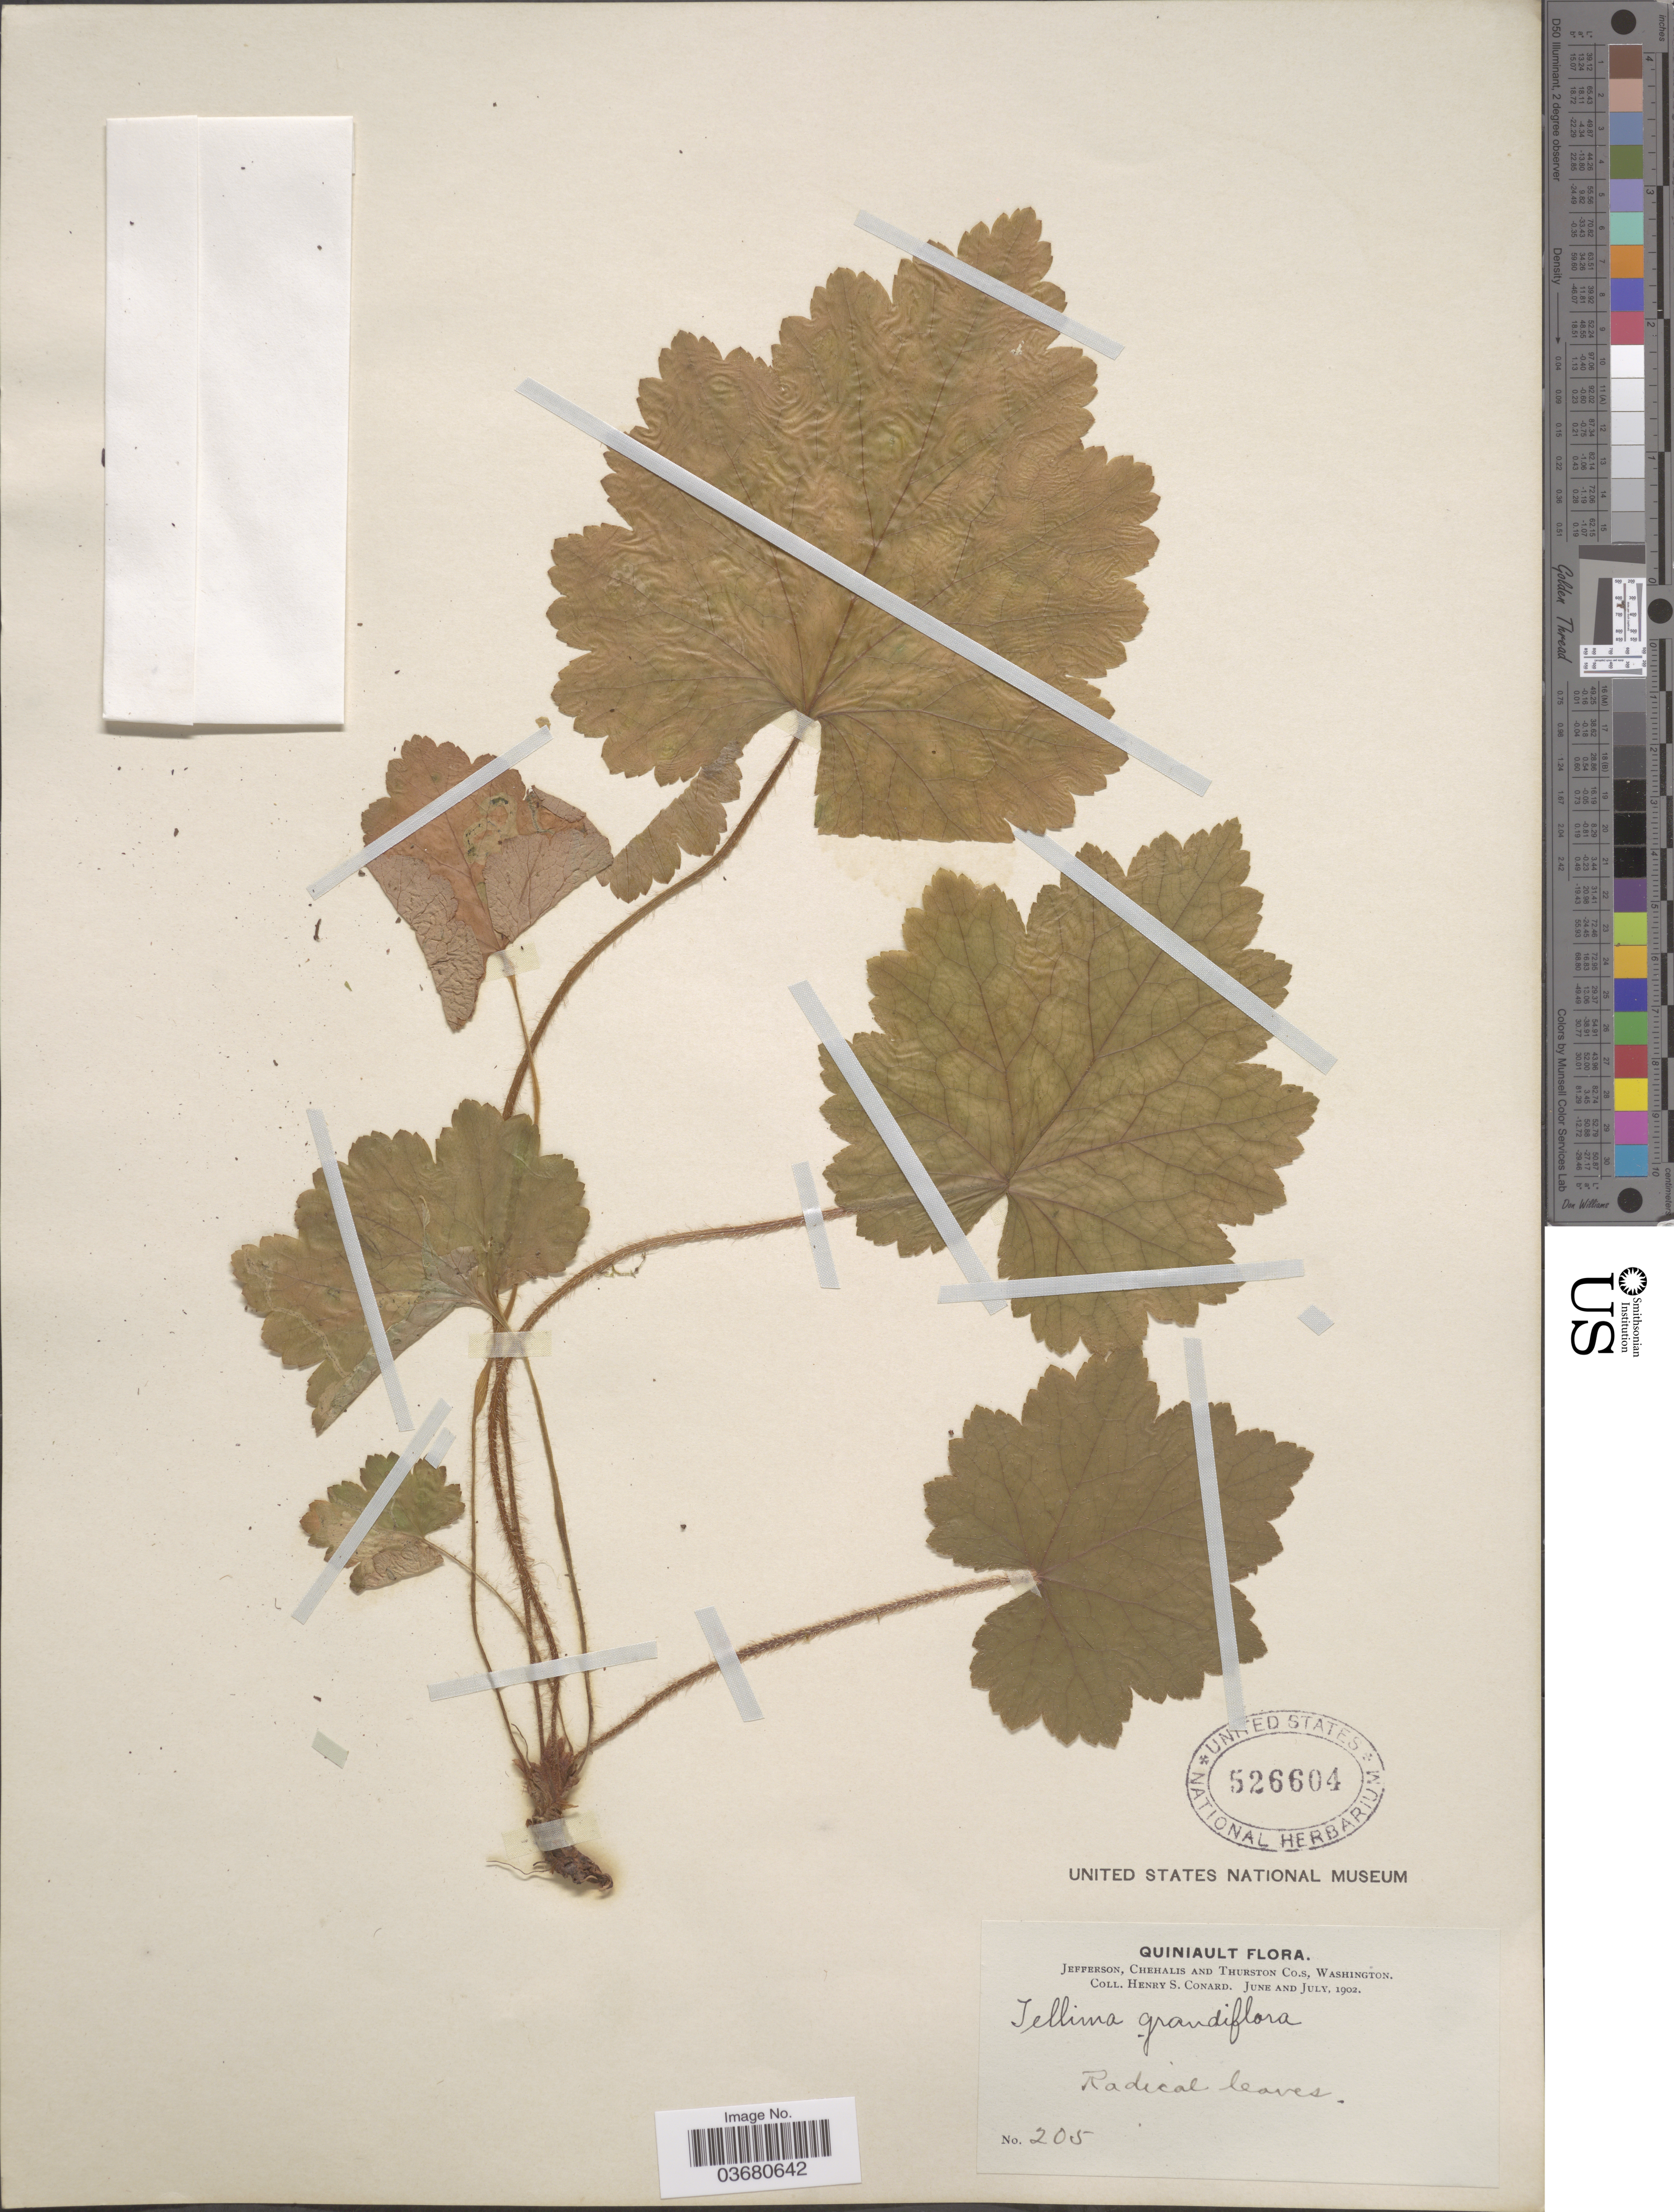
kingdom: Plantae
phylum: Tracheophyta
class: Magnoliopsida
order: Saxifragales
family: Saxifragaceae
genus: Tellima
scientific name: Tellima grandiflora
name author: (Pursh) Douglas ex Lindl.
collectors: H. S. Conard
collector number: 205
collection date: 1902-06/1902-07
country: United States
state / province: Washington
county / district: Thurston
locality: Quiniault. Jefferson, Chehalis and Thurston Co.s.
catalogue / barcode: US 526604